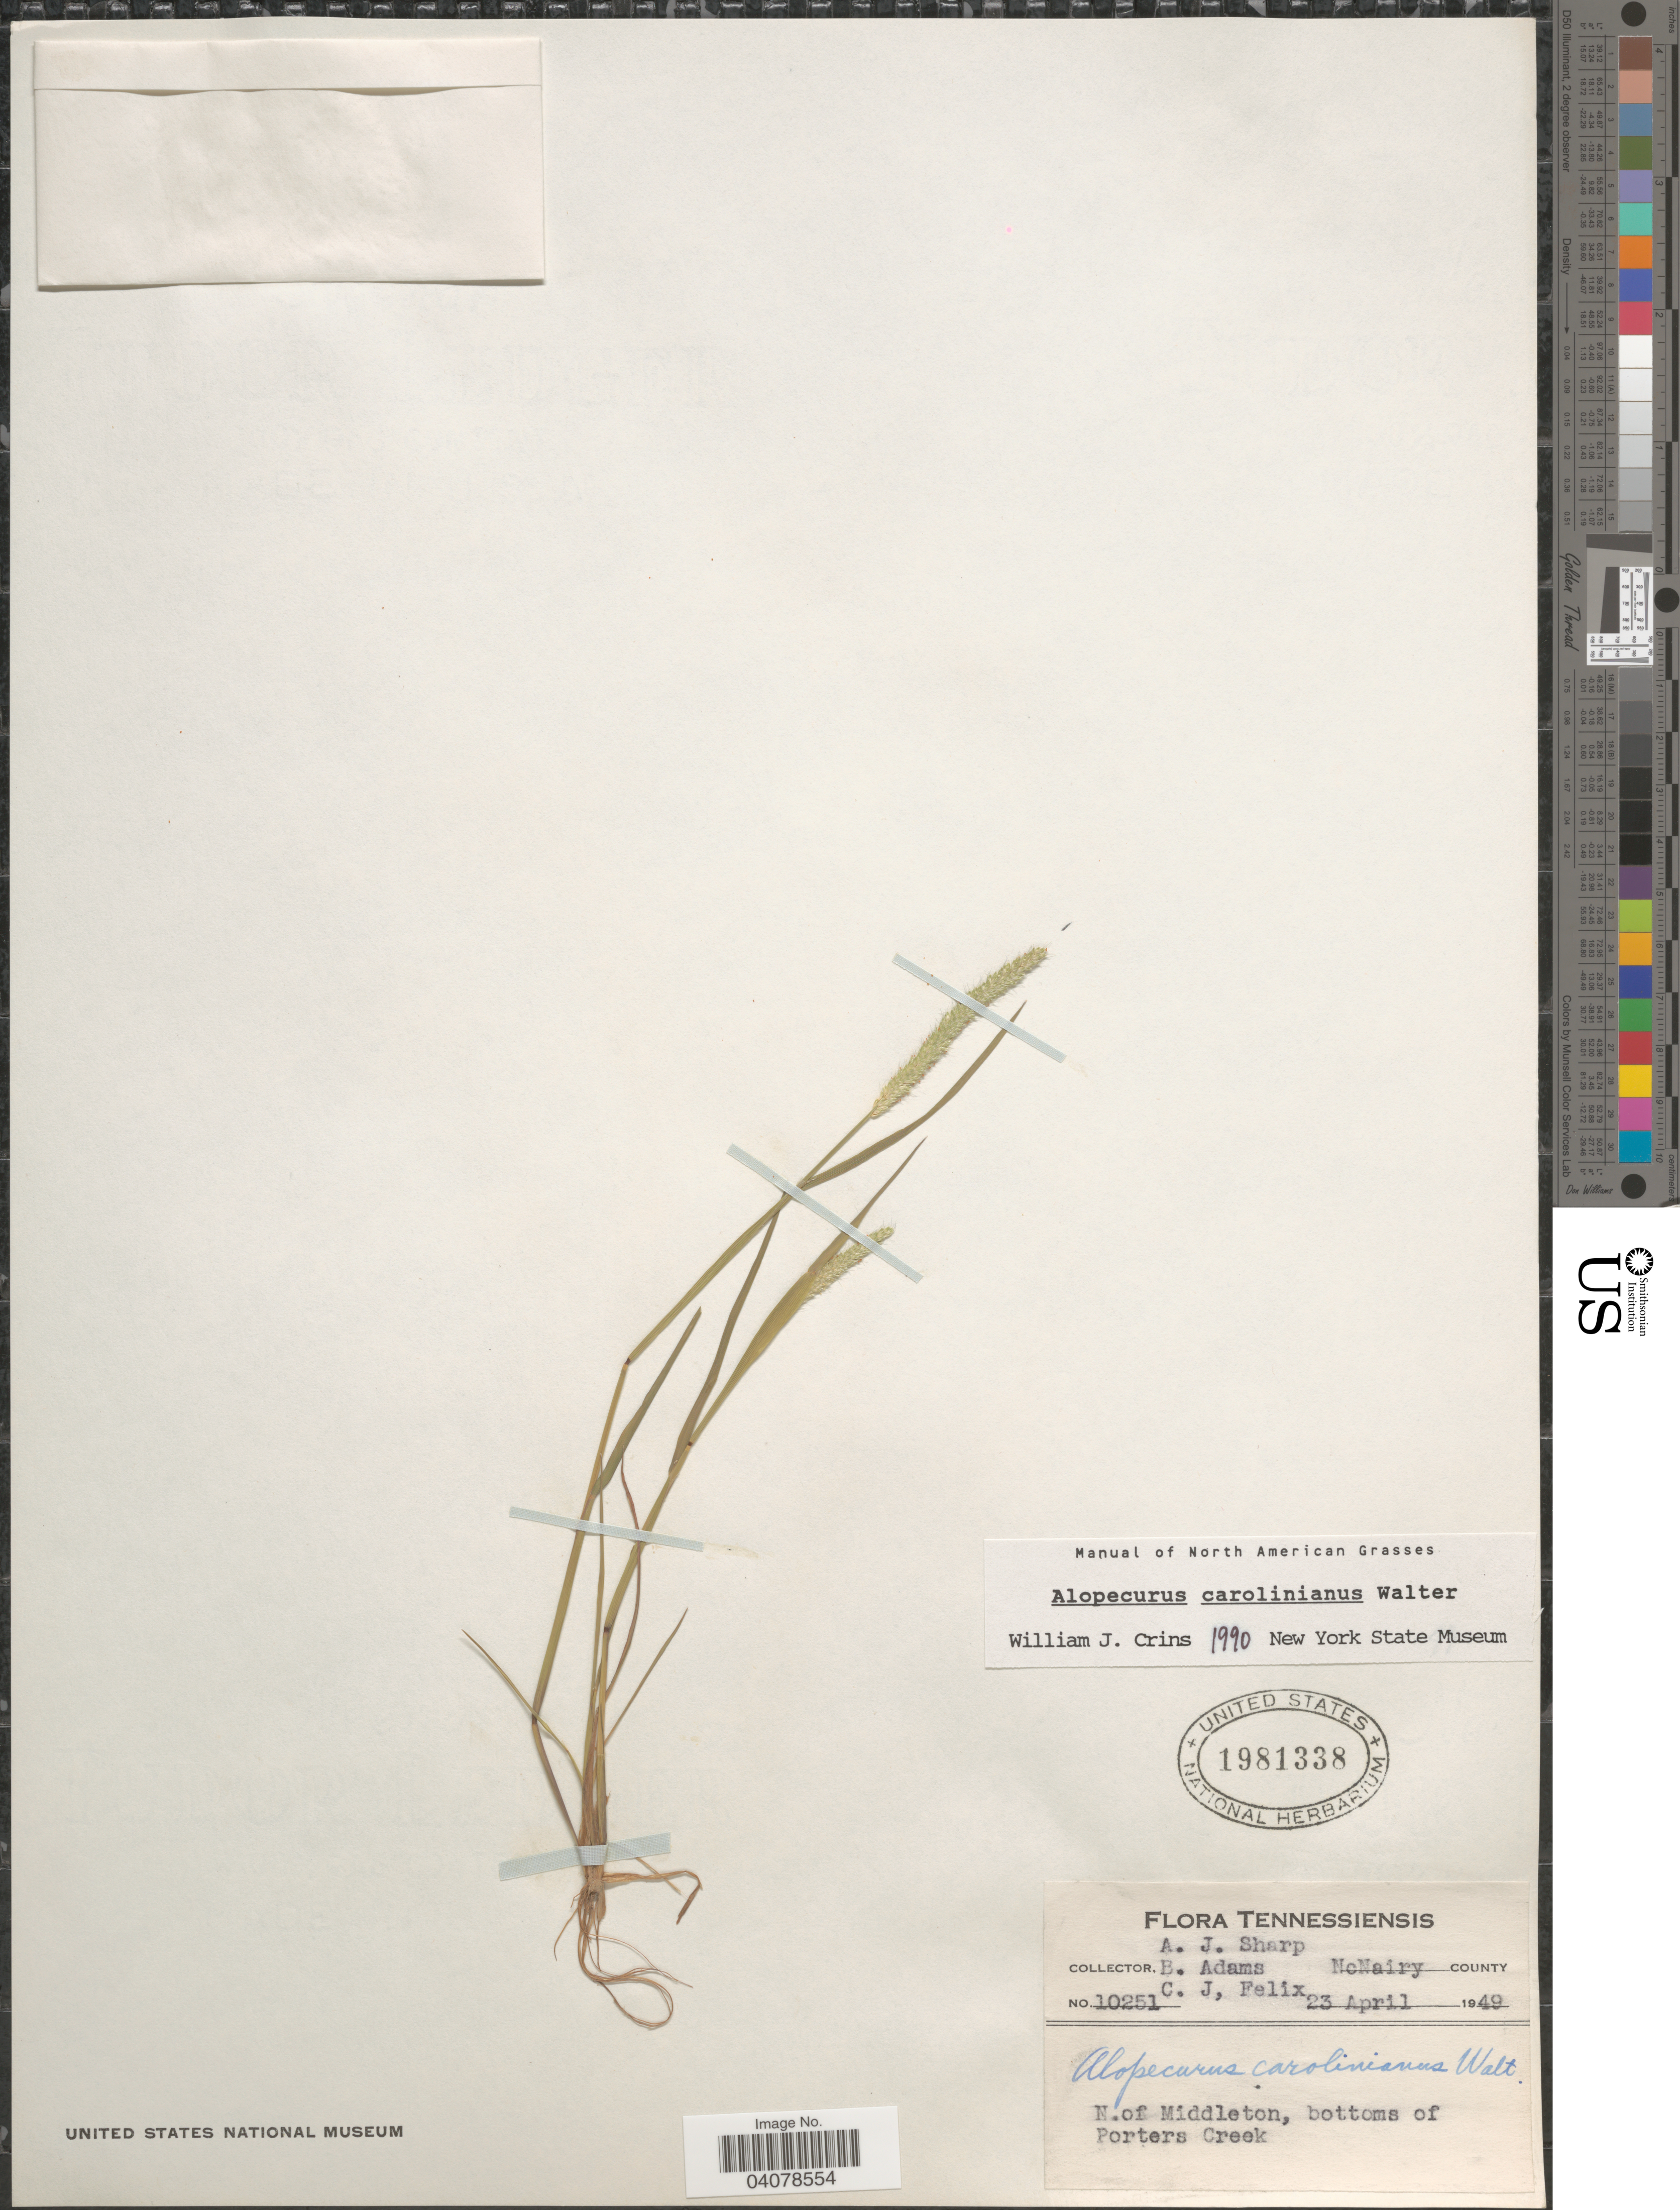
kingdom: Plantae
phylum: Tracheophyta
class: Liliopsida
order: Poales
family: Poaceae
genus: Alopecurus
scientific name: Alopecurus carolinianus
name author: Walter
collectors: A. J. Sharp, B. Adams & C. Felix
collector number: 10251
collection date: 1949-04-23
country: United States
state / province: Tennessee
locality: McNairy County. N. of Middleton, bottoms of Porters Creek.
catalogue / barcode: US 1981338